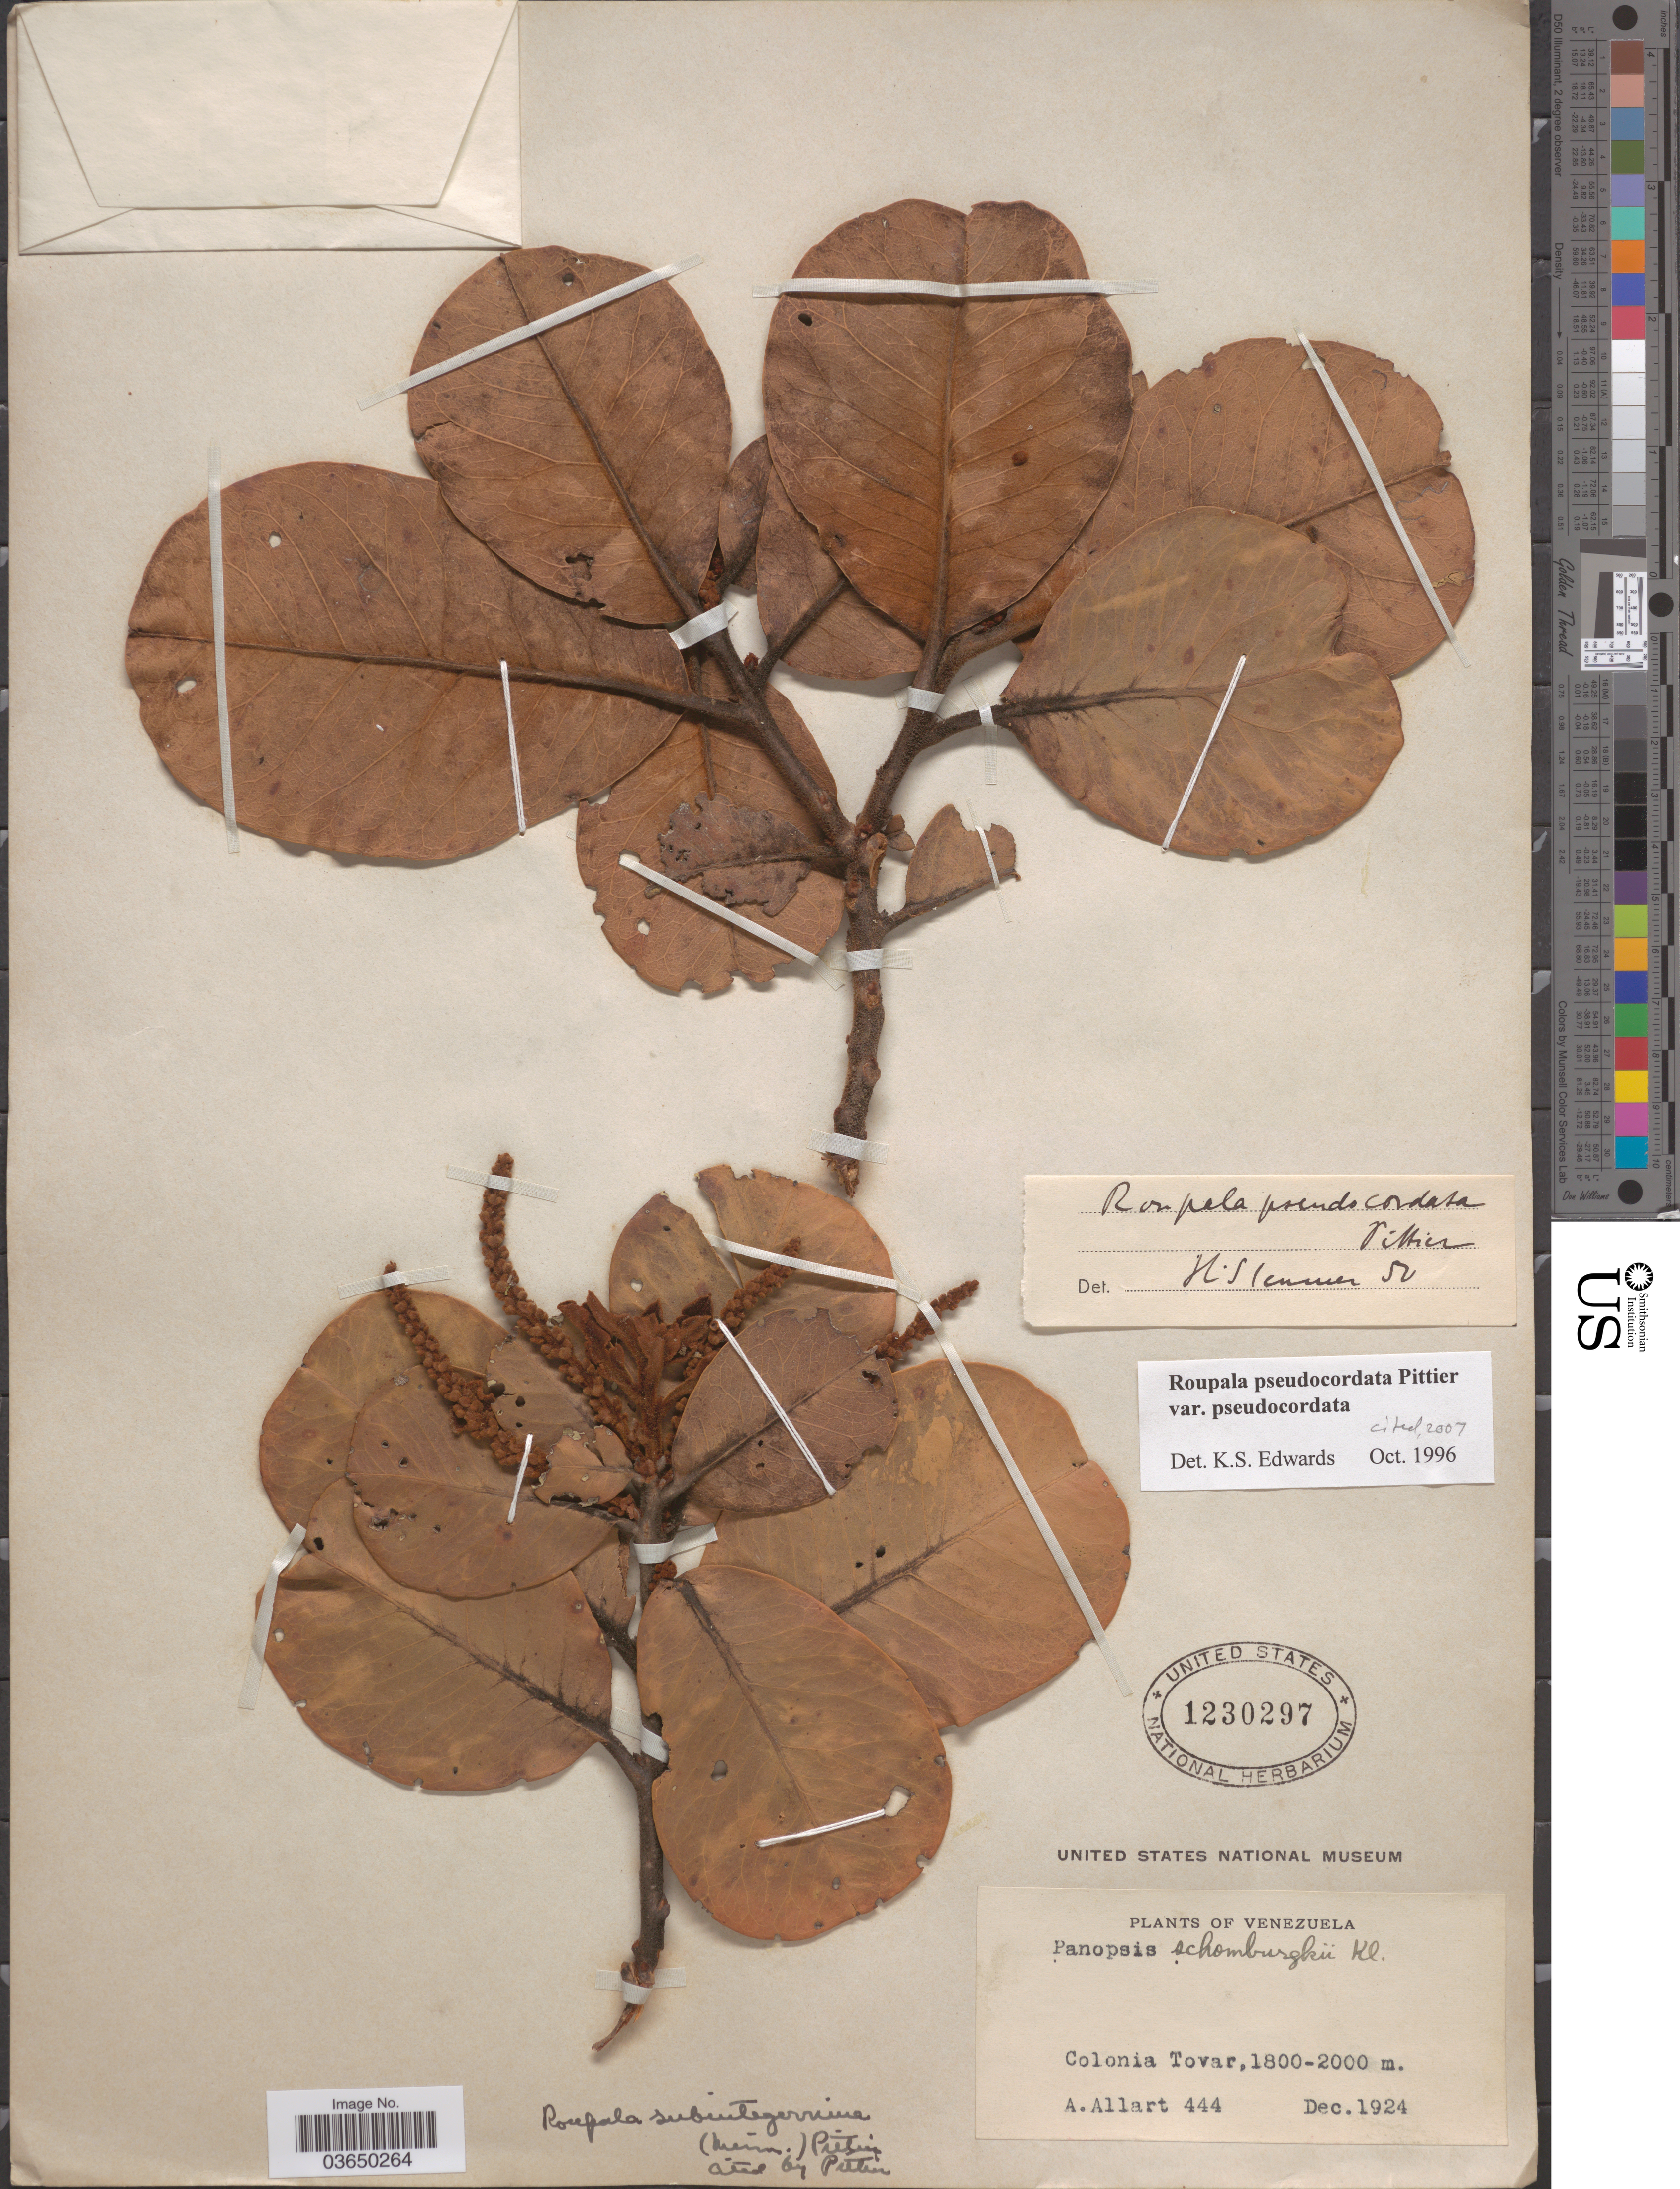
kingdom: Plantae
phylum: Tracheophyta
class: Magnoliopsida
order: Proteales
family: Proteaceae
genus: Roupala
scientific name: Roupala pseudocordata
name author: Pittier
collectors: A. Allart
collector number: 444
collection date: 1924-12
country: Venezuela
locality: Colonia Tovar.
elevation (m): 1800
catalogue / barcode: US 1230297